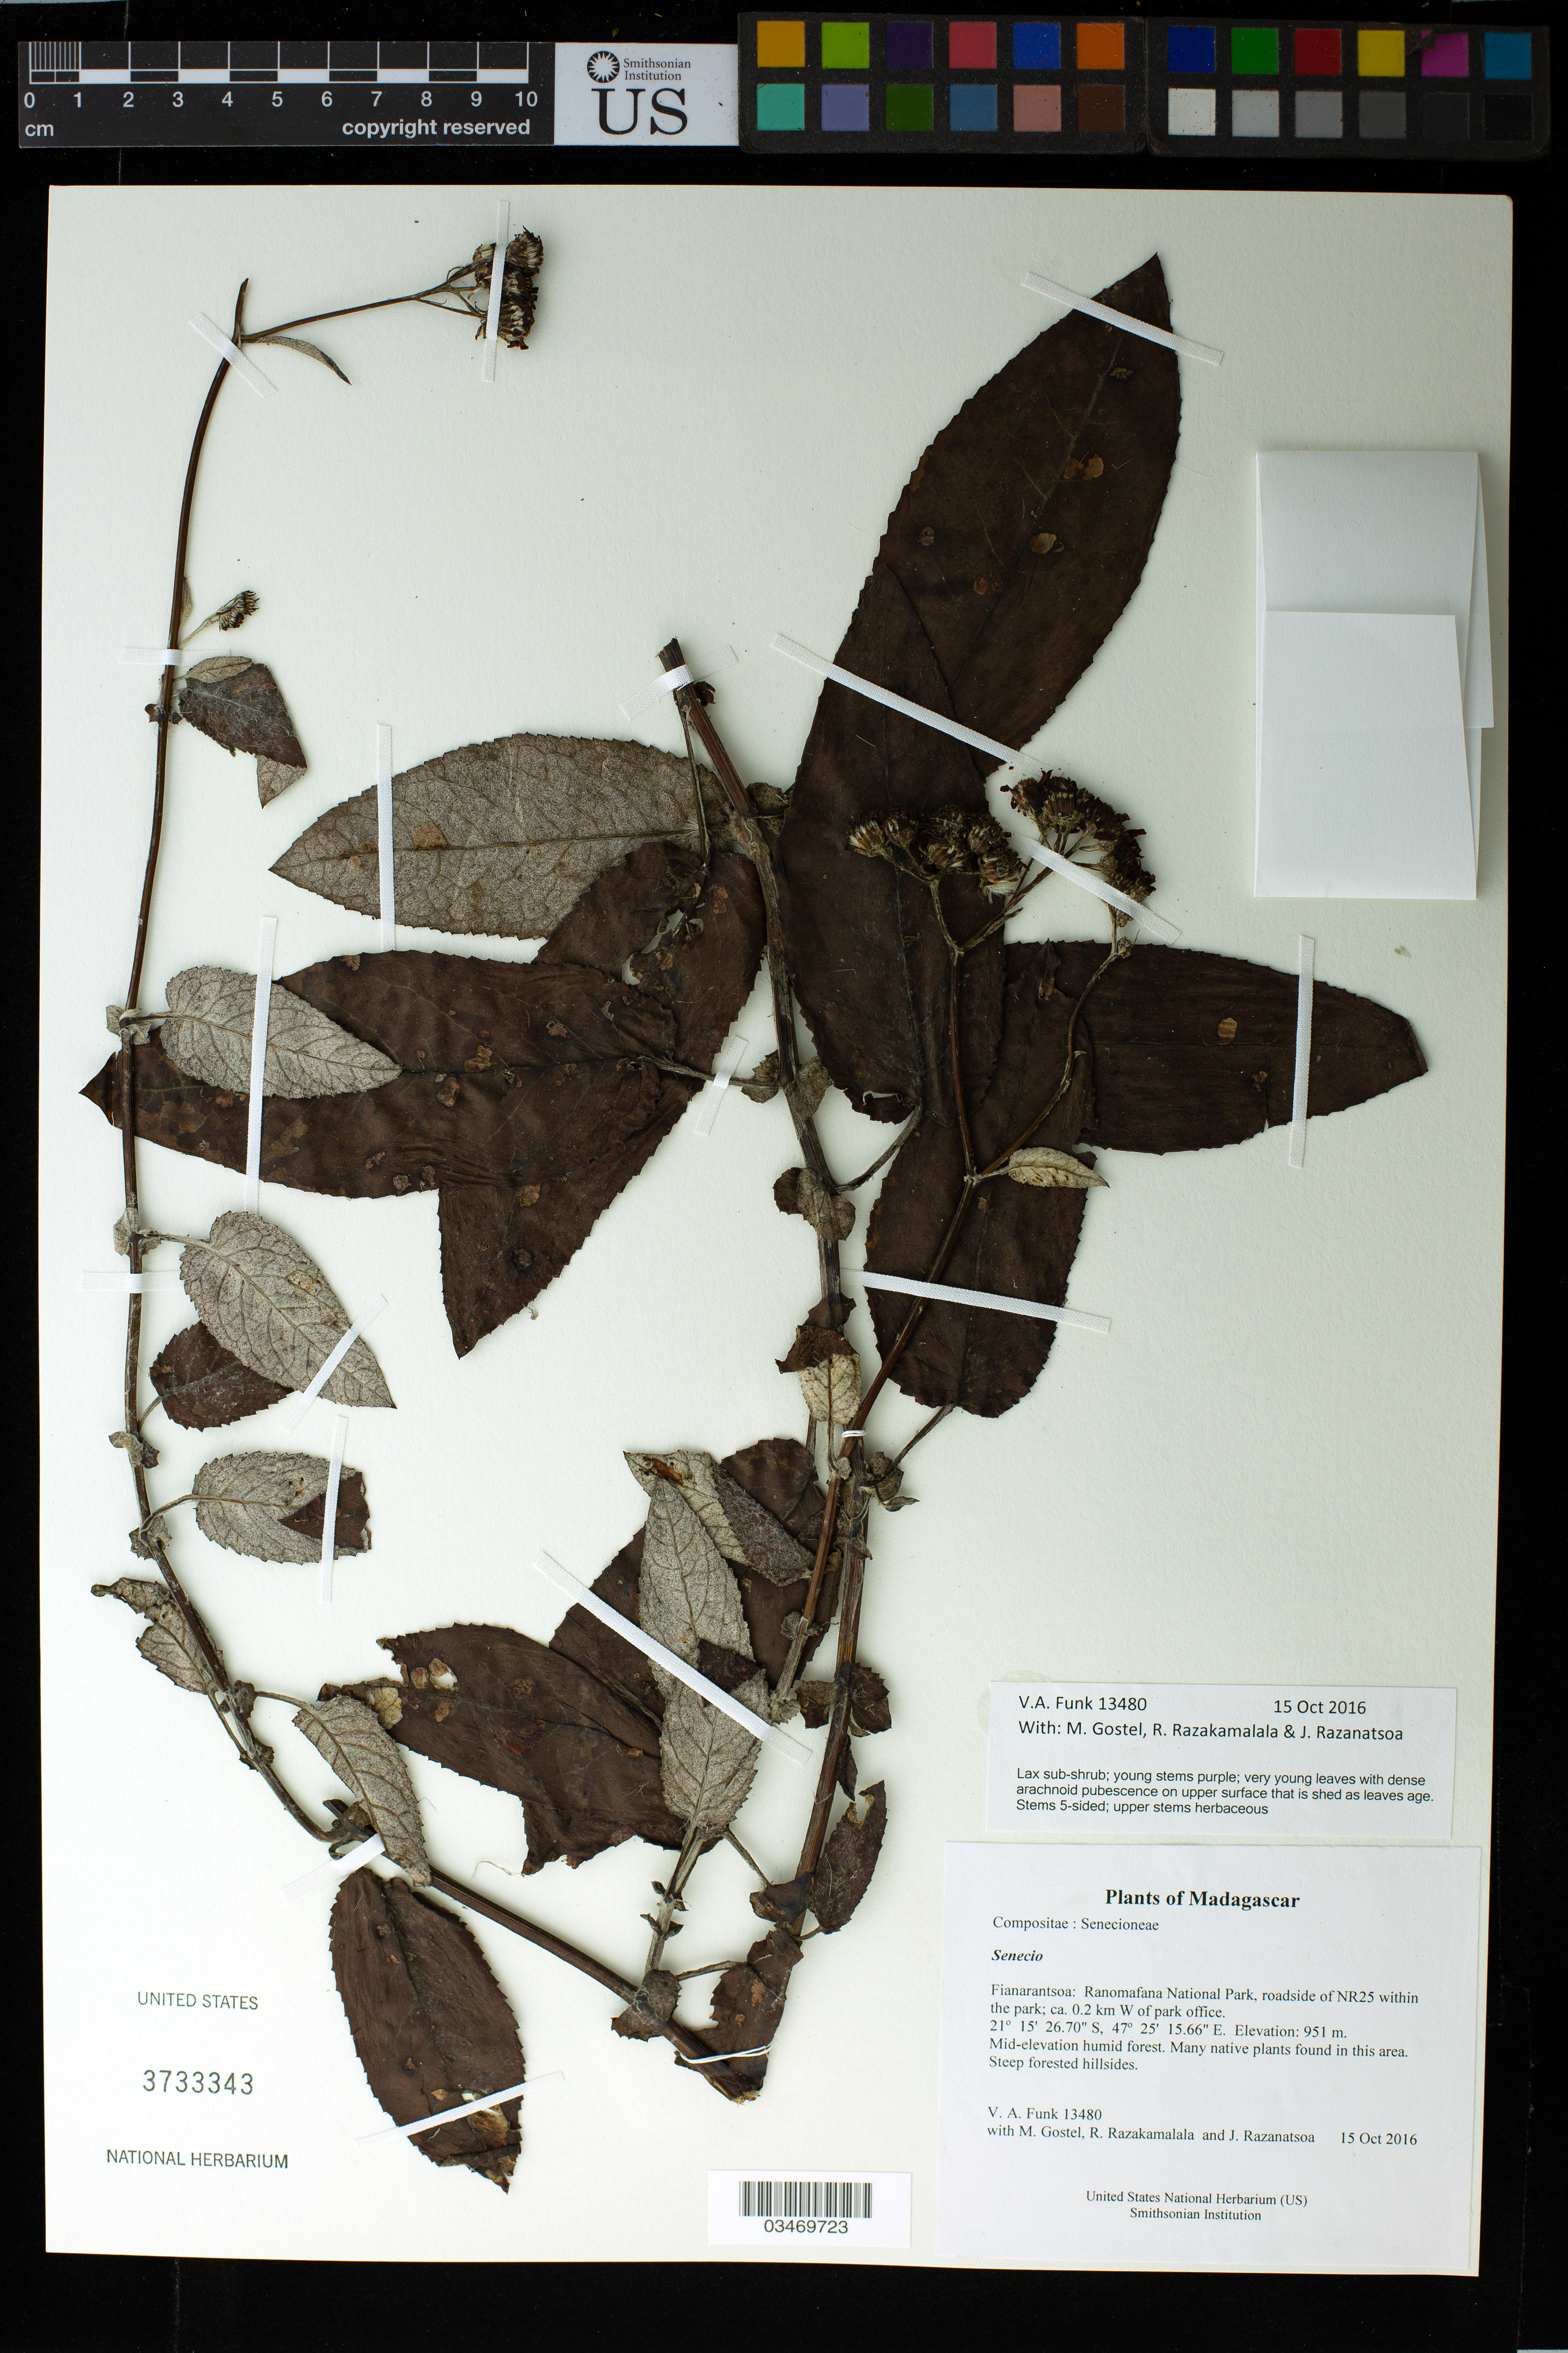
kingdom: Plantae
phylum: Tracheophyta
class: Magnoliopsida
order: Asterales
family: Asteraceae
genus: Senecio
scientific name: Senecio sp.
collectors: M. R. Gostel, R. Razakamalala & J. Razanatsoa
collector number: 13480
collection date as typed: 15 Oct 2016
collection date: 2016-10-15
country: Madagascar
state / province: Anosy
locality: Ranomafana National Park, roadside of NR25 within the park; ca. 0.2 km W of park office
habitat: Mid-elevation humid forest. Many native plants found in this area. Steep forested hillsides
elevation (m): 951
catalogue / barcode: US 3733343